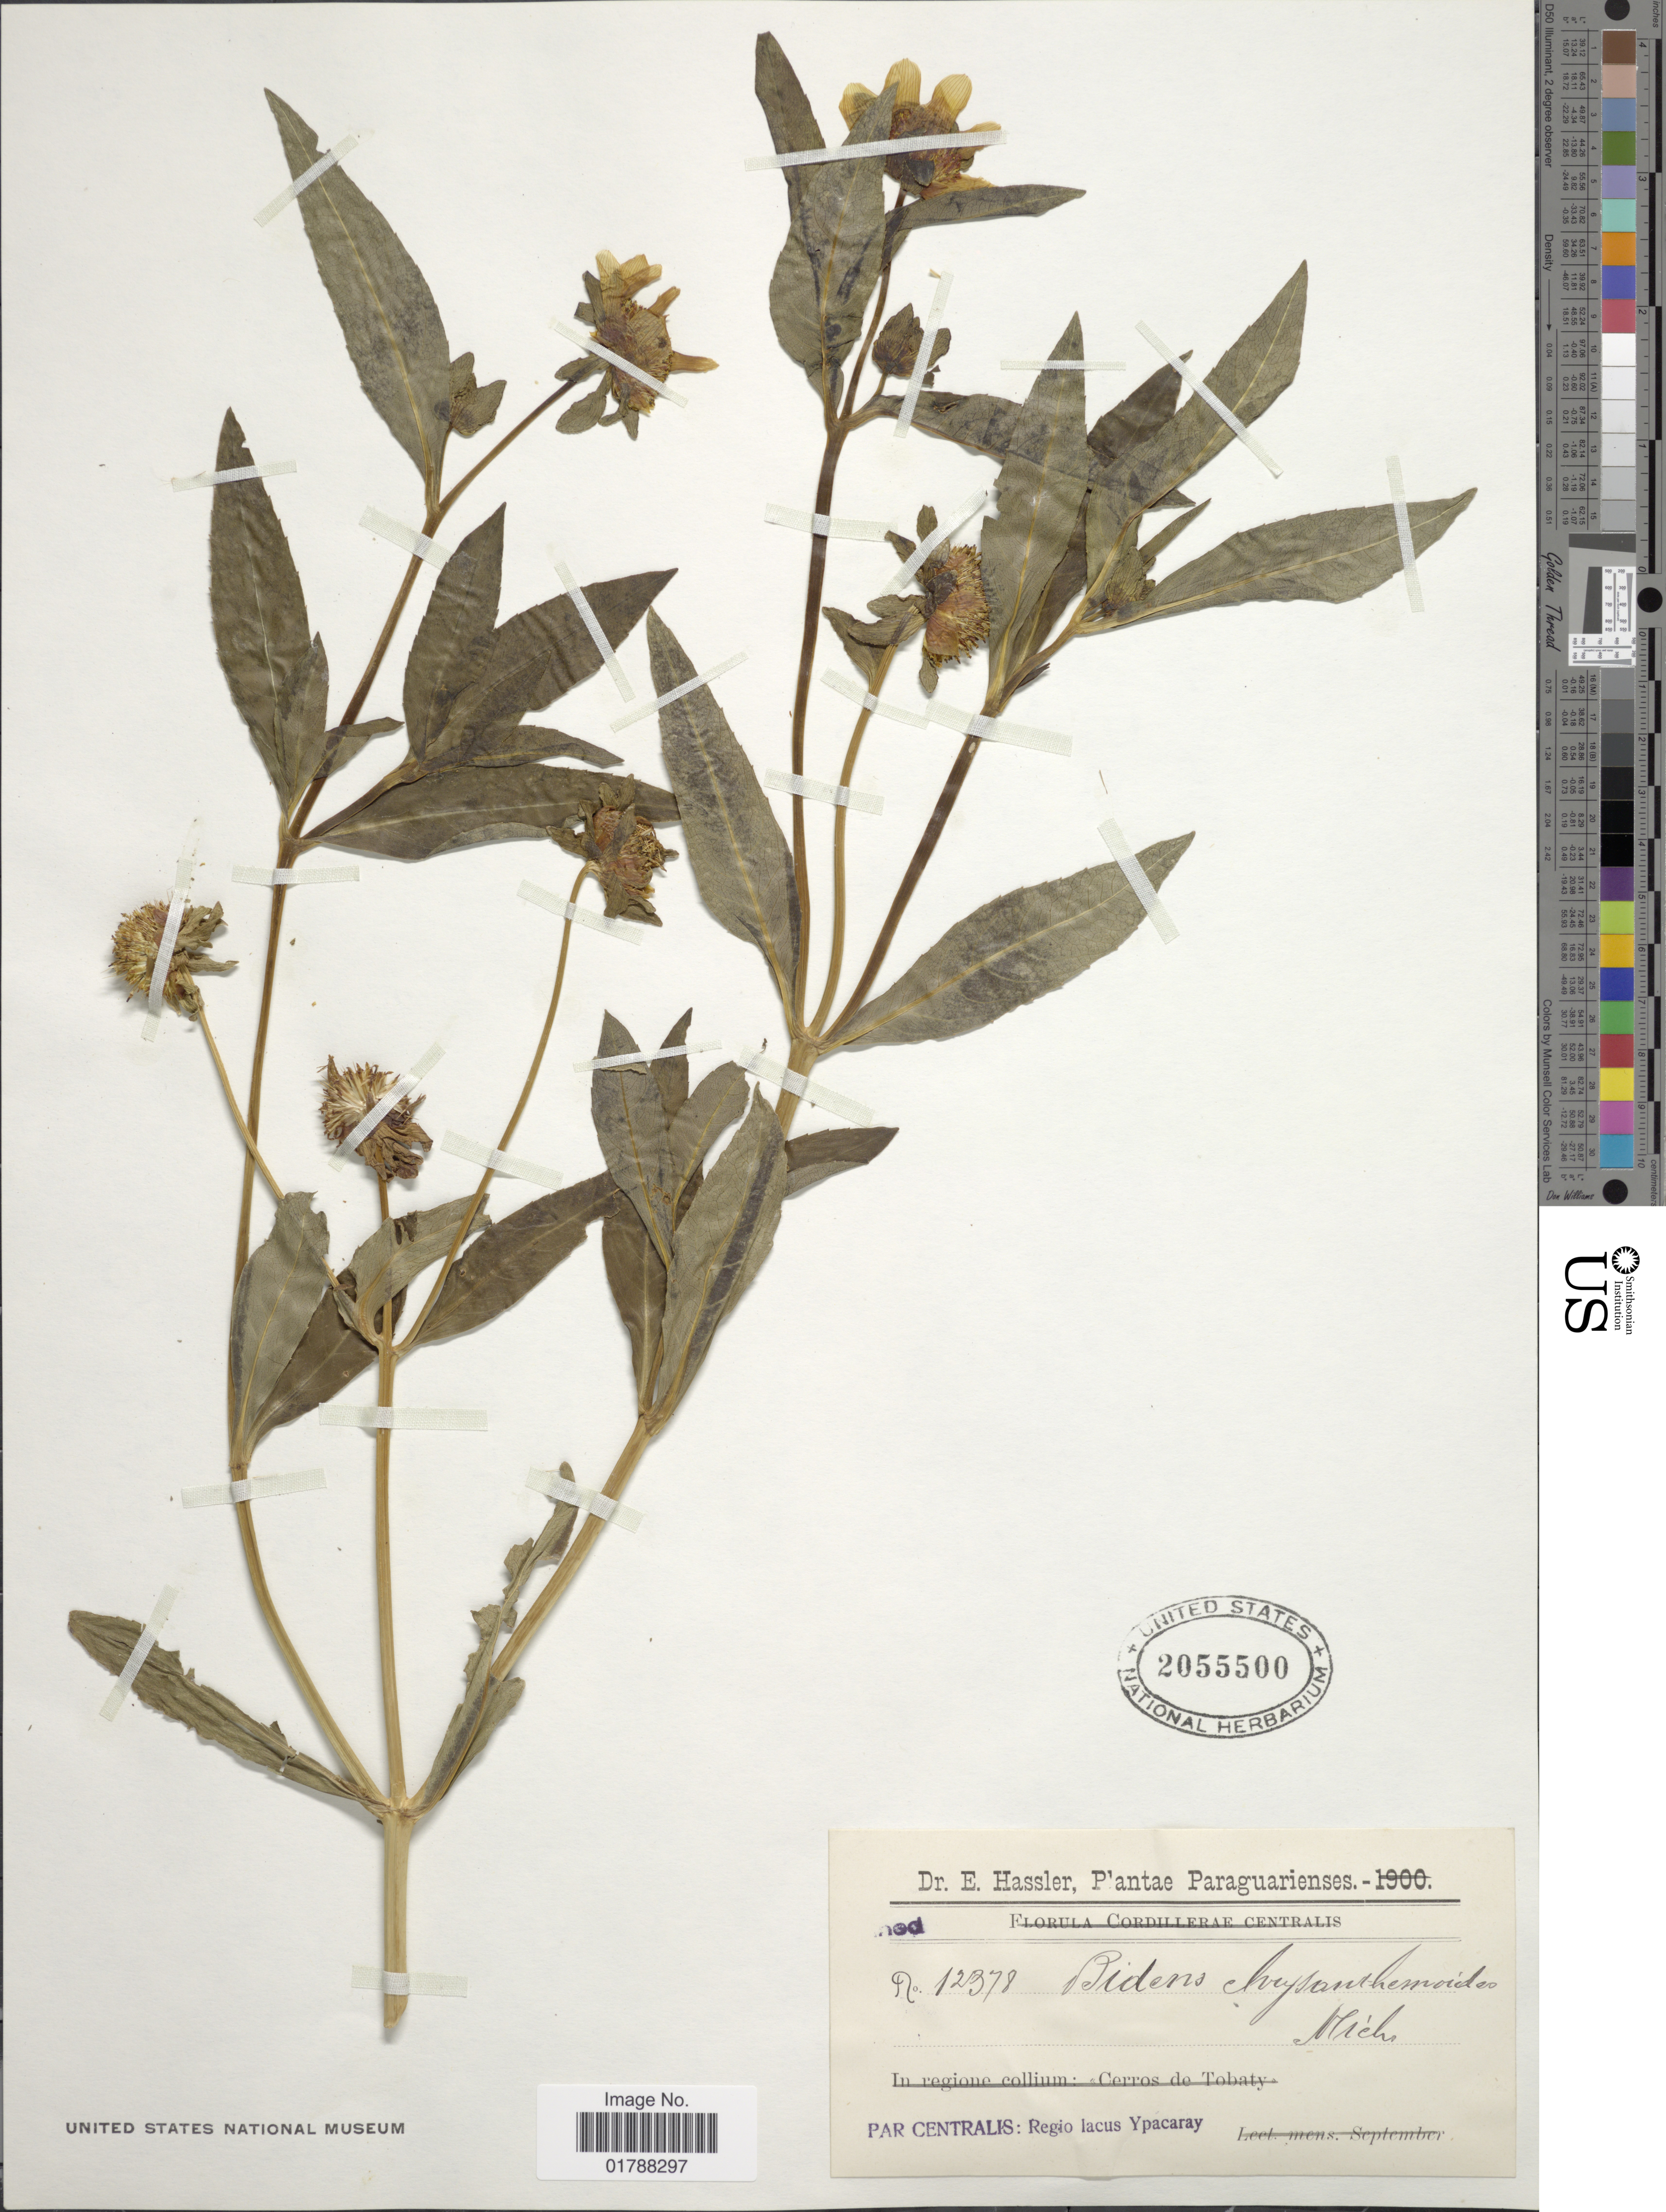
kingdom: Plantae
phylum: Tracheophyta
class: Magnoliopsida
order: Asterales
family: Asteraceae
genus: Bidens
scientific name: Bidens chrysanthemoides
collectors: E. Hassler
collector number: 12378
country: Paraguay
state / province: Central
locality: Par Centralis: Regio lacus Ypacaray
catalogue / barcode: US 2055500